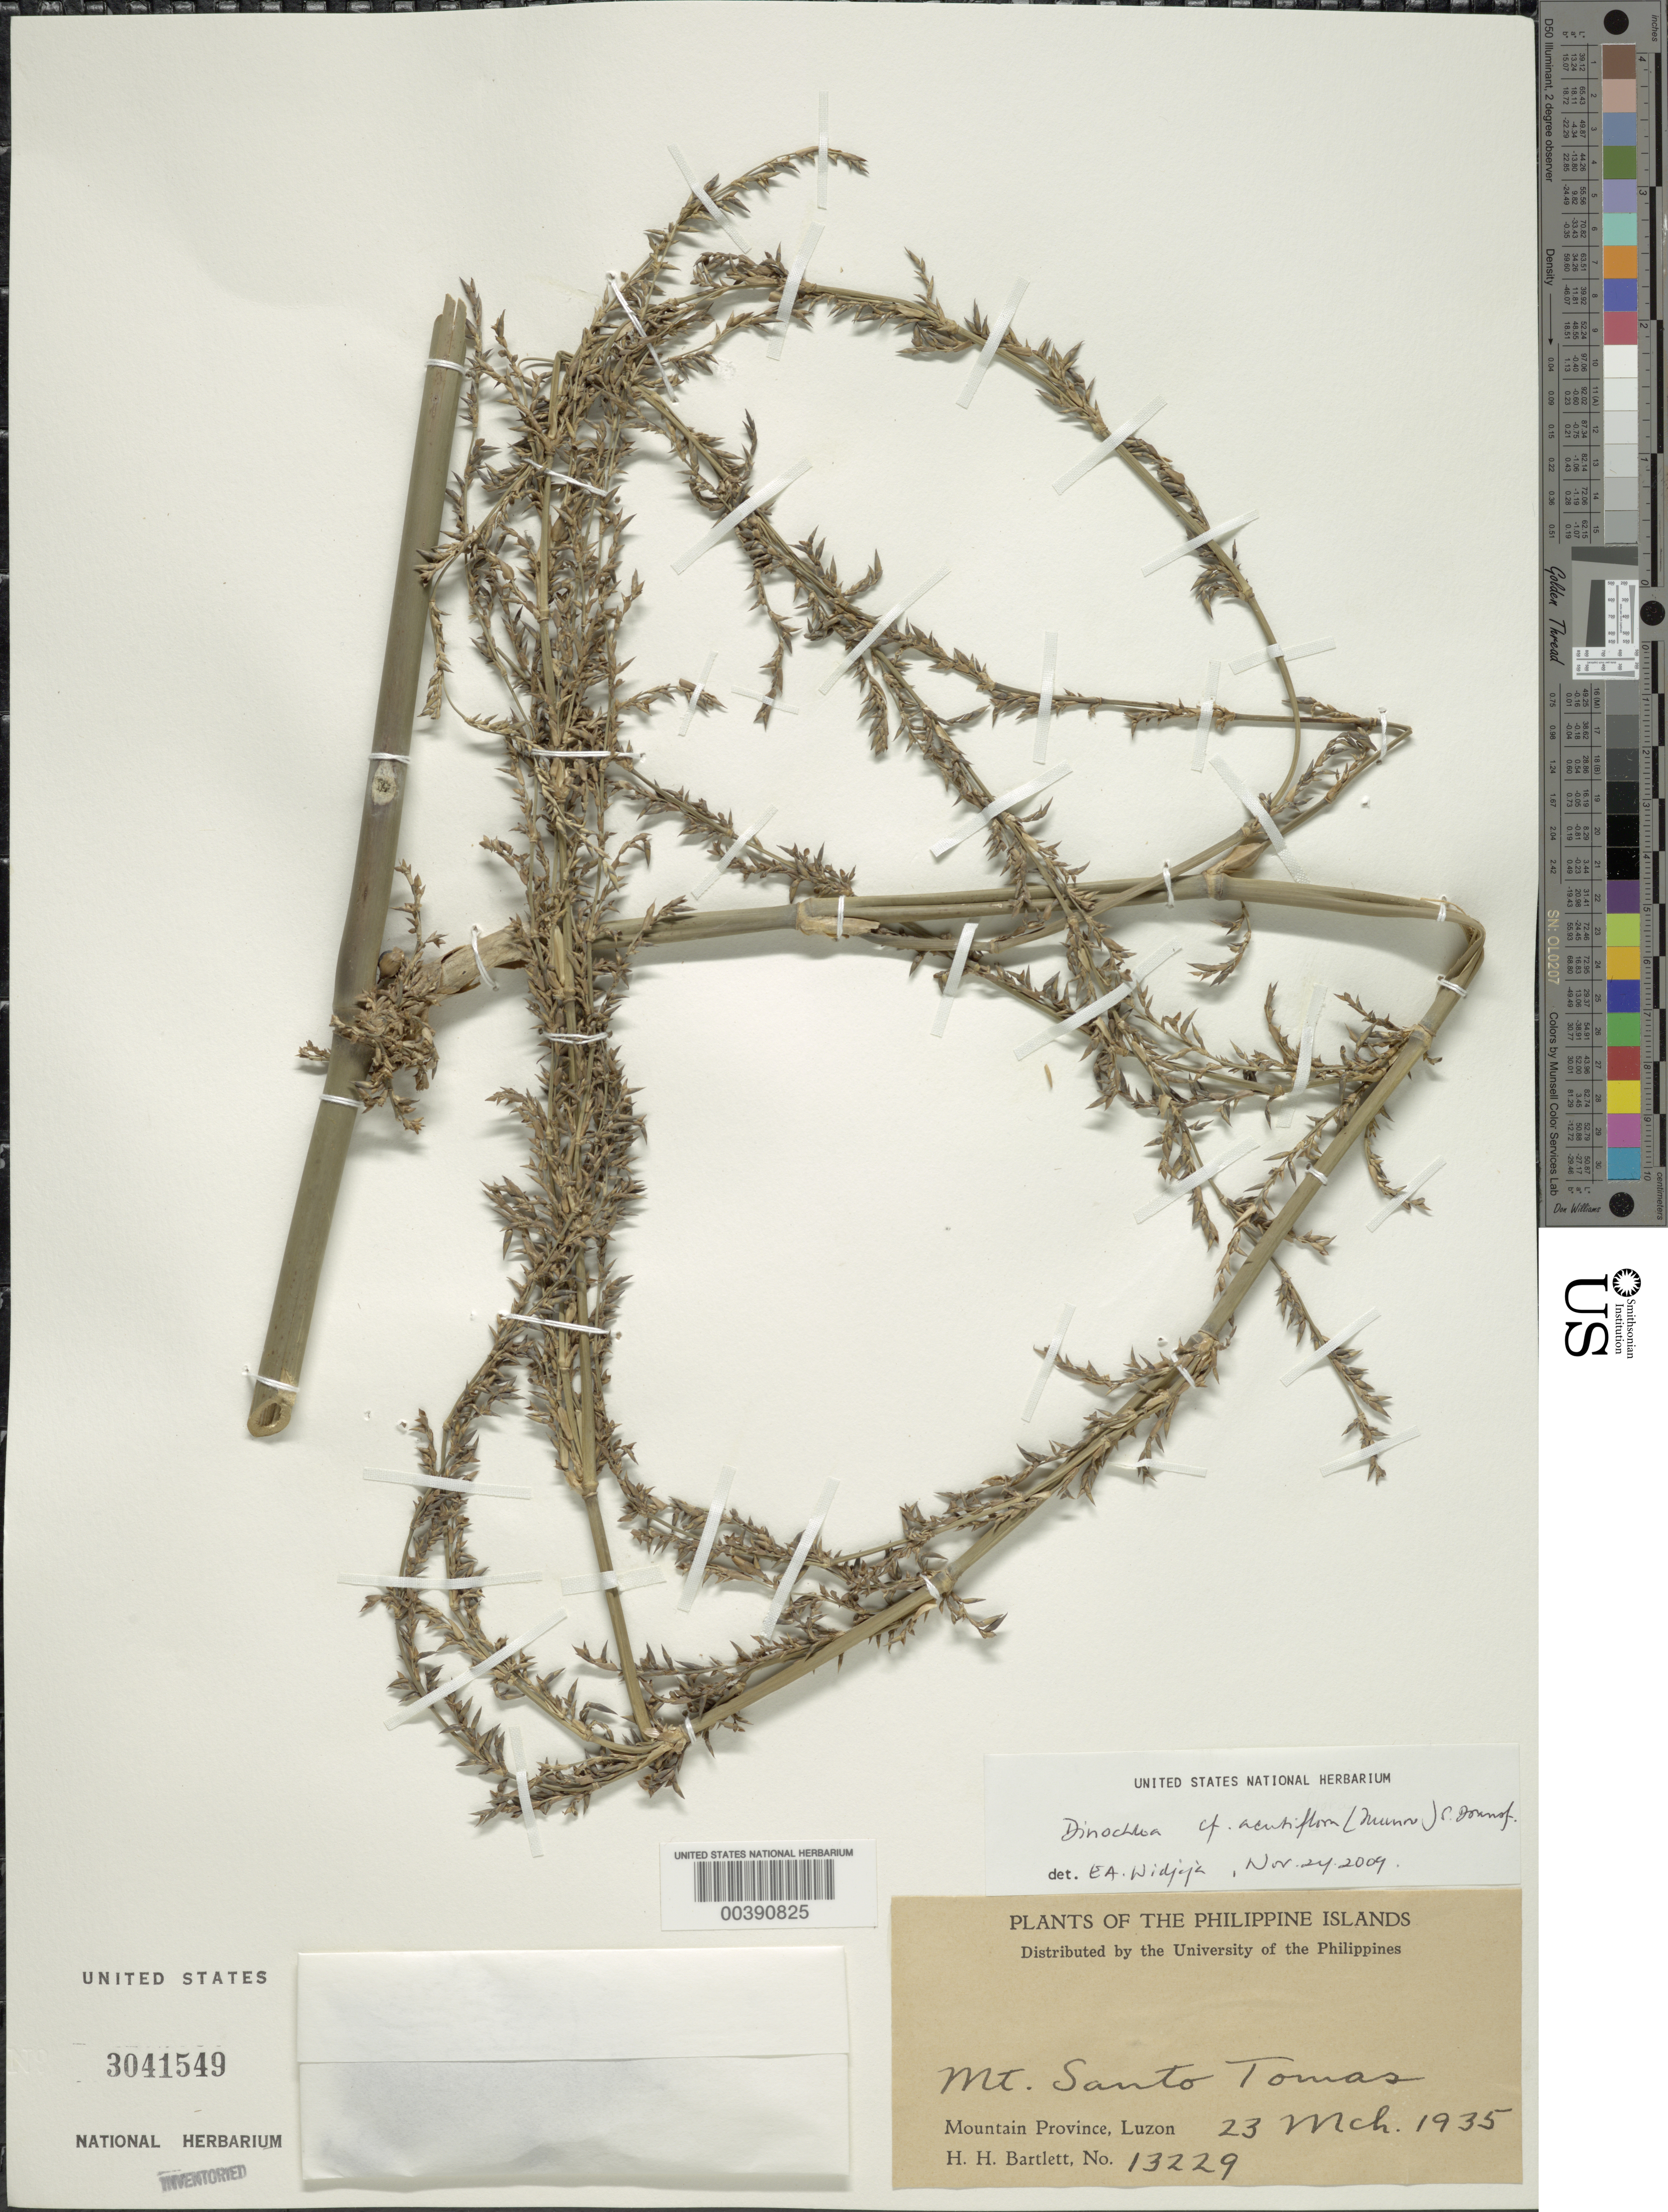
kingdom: Plantae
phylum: Tracheophyta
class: Liliopsida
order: Poales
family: Poaceae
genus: Dinochloa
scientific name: Dinochloa acutiflora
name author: (Munro) Soenarko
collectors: H. H. Bartlett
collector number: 13229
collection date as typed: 23 Mar 1935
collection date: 1935-03-23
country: Philippines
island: Luzon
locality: Mt. Santo Tomas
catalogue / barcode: US 3041549